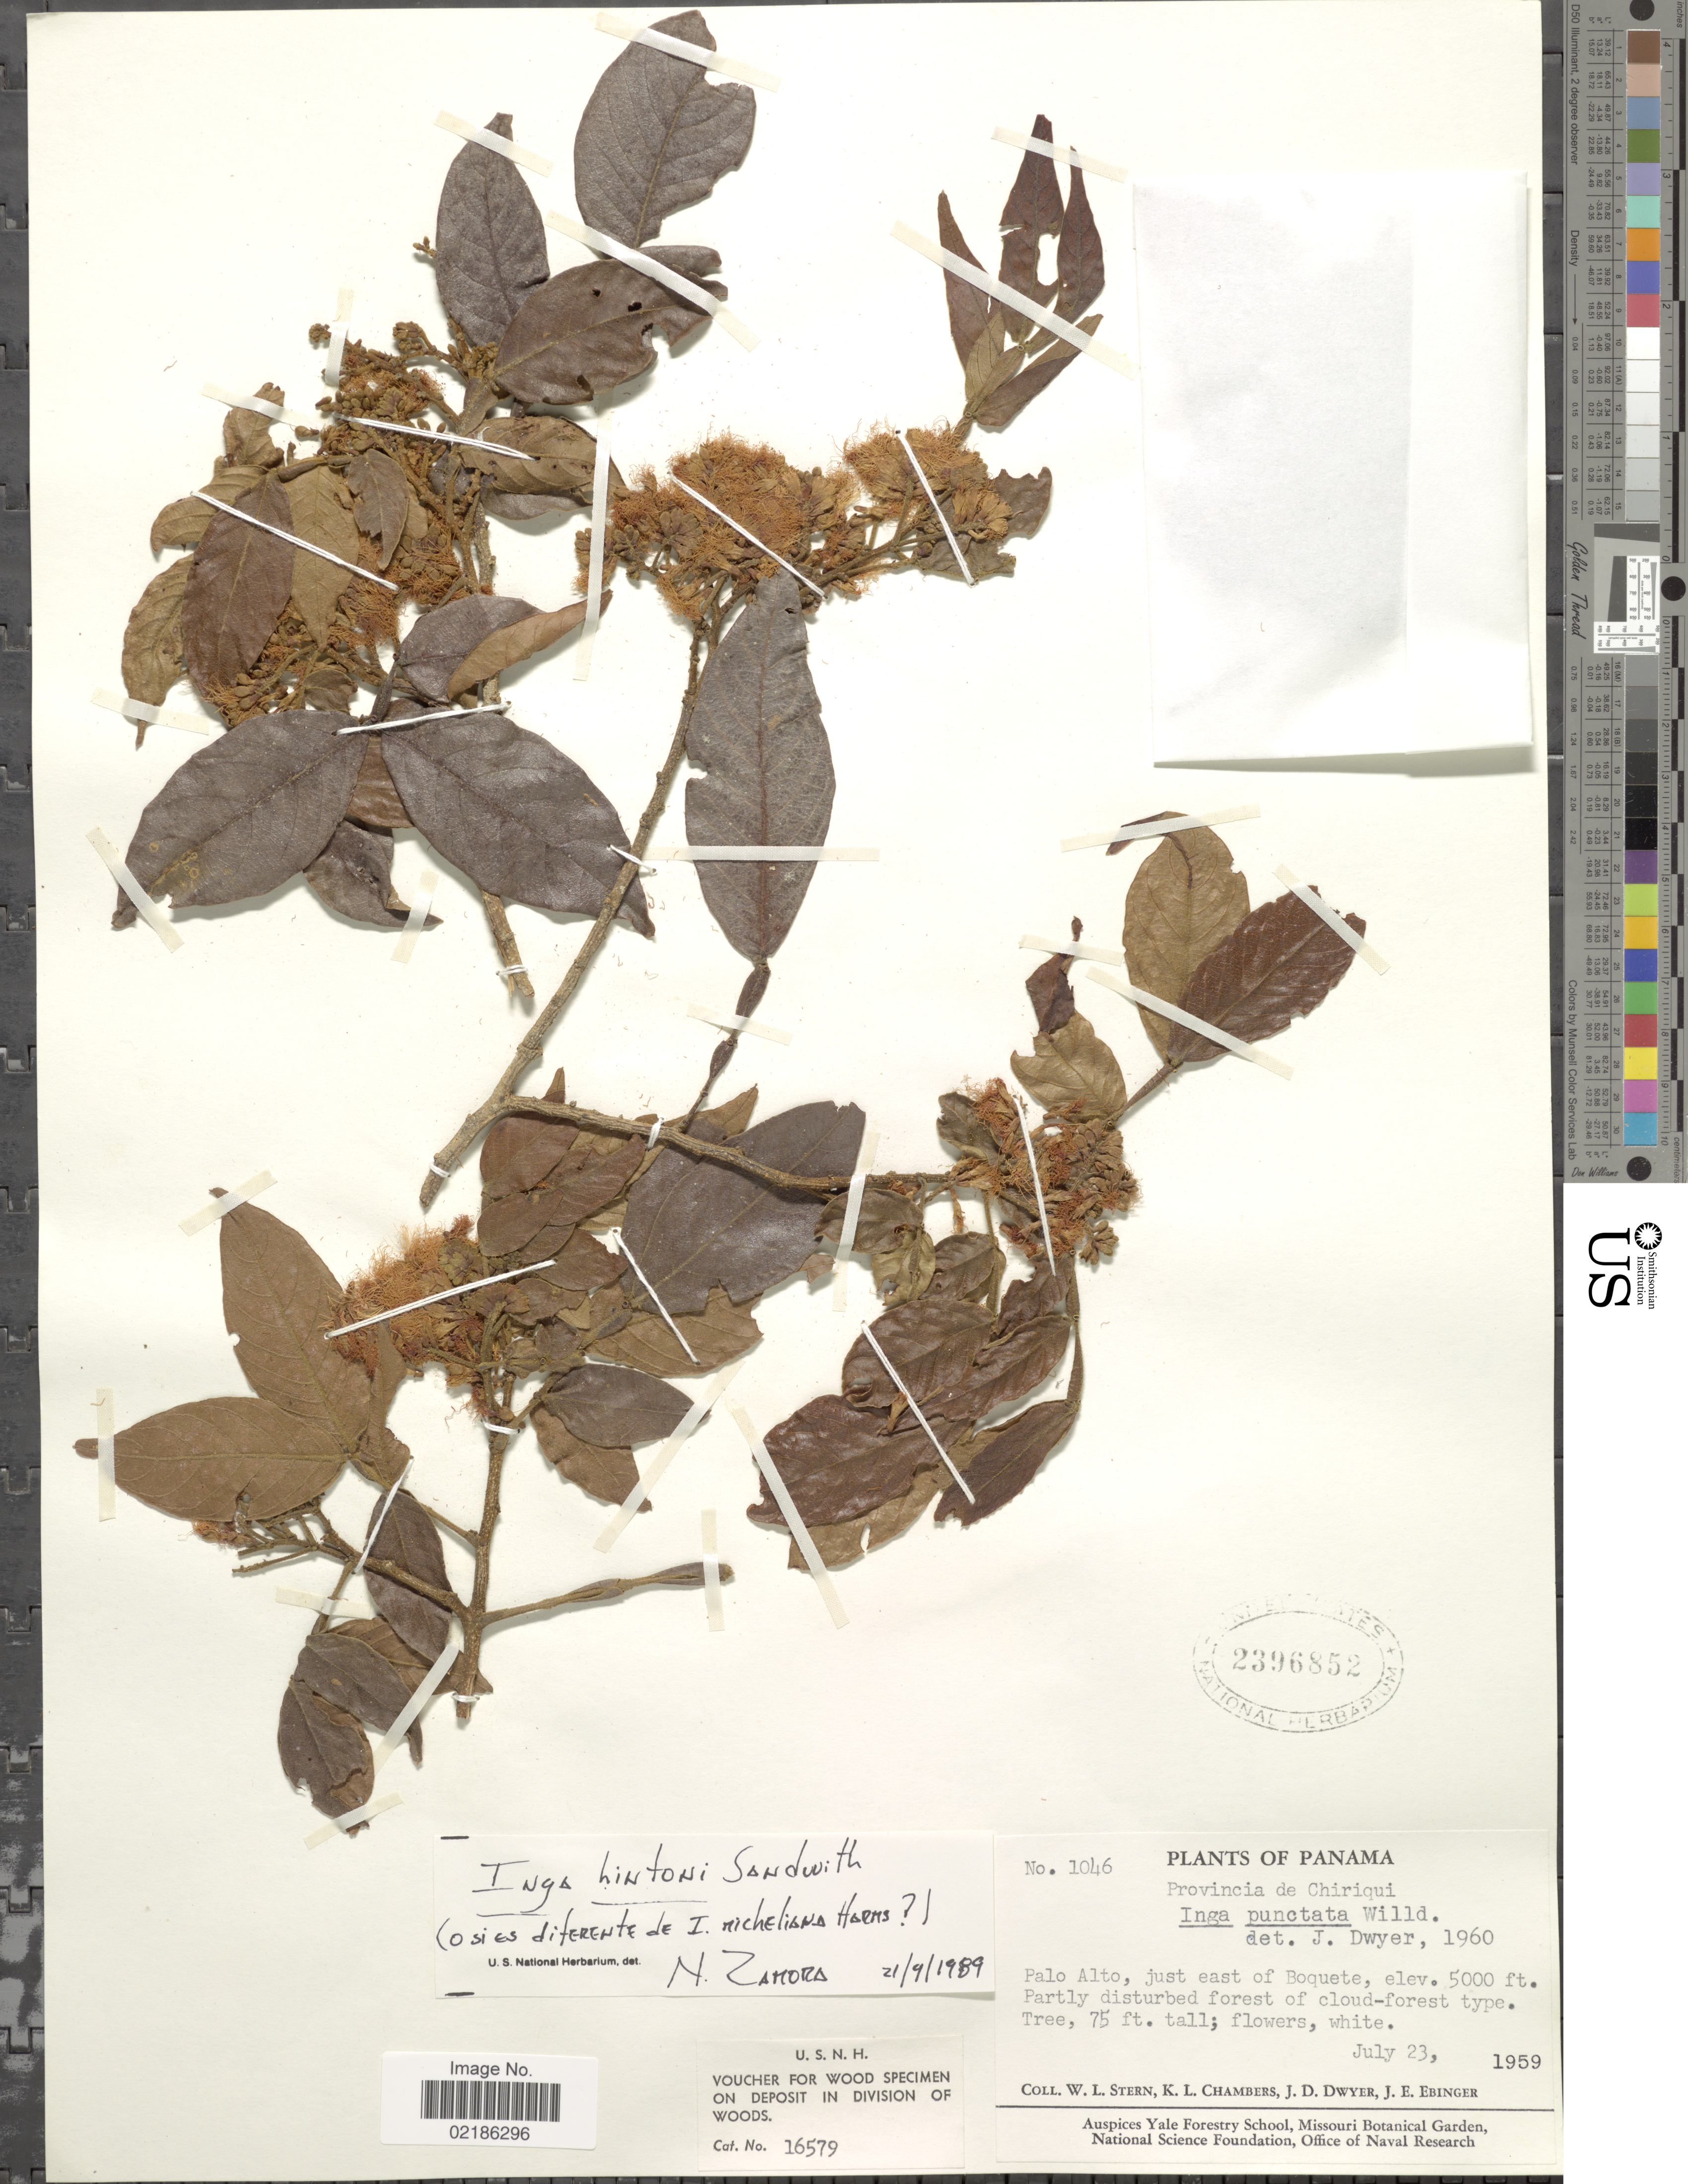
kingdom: Plantae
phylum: Tracheophyta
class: Magnoliopsida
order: Fabales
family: Fabaceae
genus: Inga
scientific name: Inga micheliana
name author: Harms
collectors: W. L. Stern, K. Chambers, J. D. Dwyer & J. Ebinger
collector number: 1046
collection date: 1959-07-23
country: Panama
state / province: Chiriqui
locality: Palo Alto, just east of Boquete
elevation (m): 1524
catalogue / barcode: US 2396852